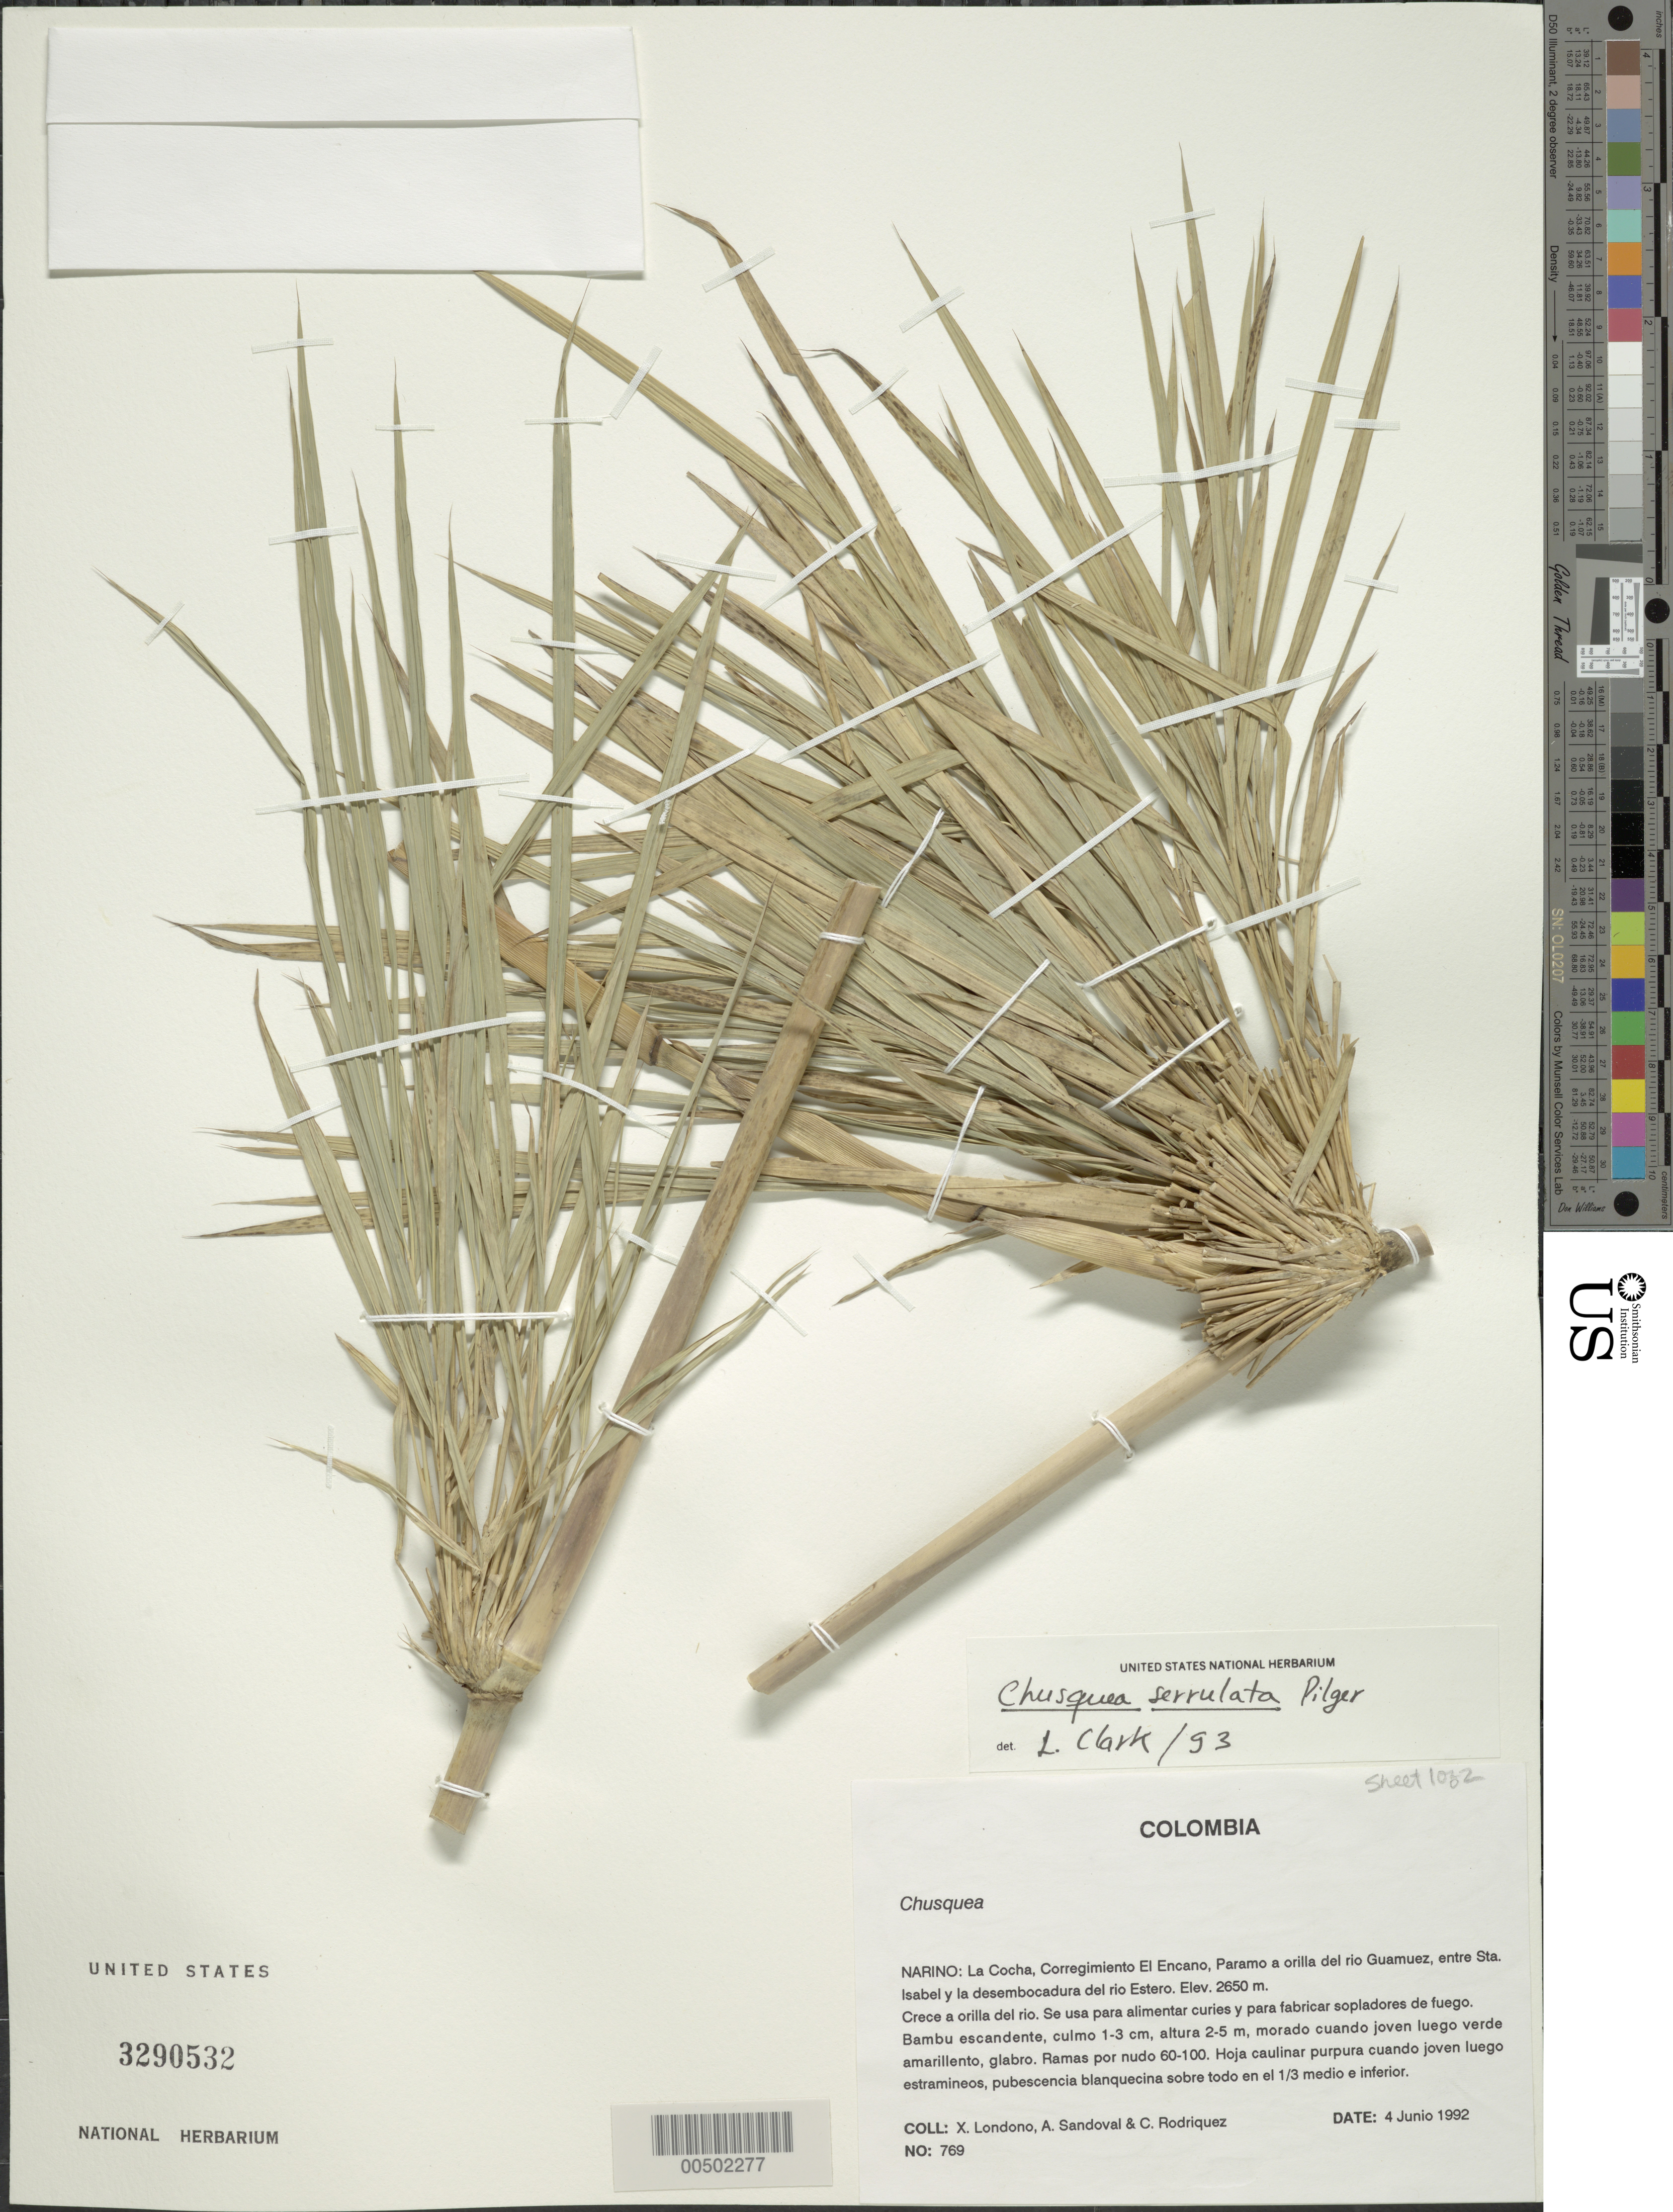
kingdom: Plantae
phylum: Tracheophyta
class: Liliopsida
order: Poales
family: Poaceae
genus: Chusquea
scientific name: Chusquea serrulata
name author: Pilg.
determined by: Clark, Lynn G., (ISC), Iowa State University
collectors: X. Londoño, A. Sandoval & C. Rodriguez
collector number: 769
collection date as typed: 04 Jun 1992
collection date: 1992-06-04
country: Colombia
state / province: Nariño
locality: La Cocha, Corregimiento El Encaño, entre Sta. Isabel y la des Embocadura del Rio Estero, Paramo a Orila del Rio Guamuez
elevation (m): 2650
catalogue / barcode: US 3290532